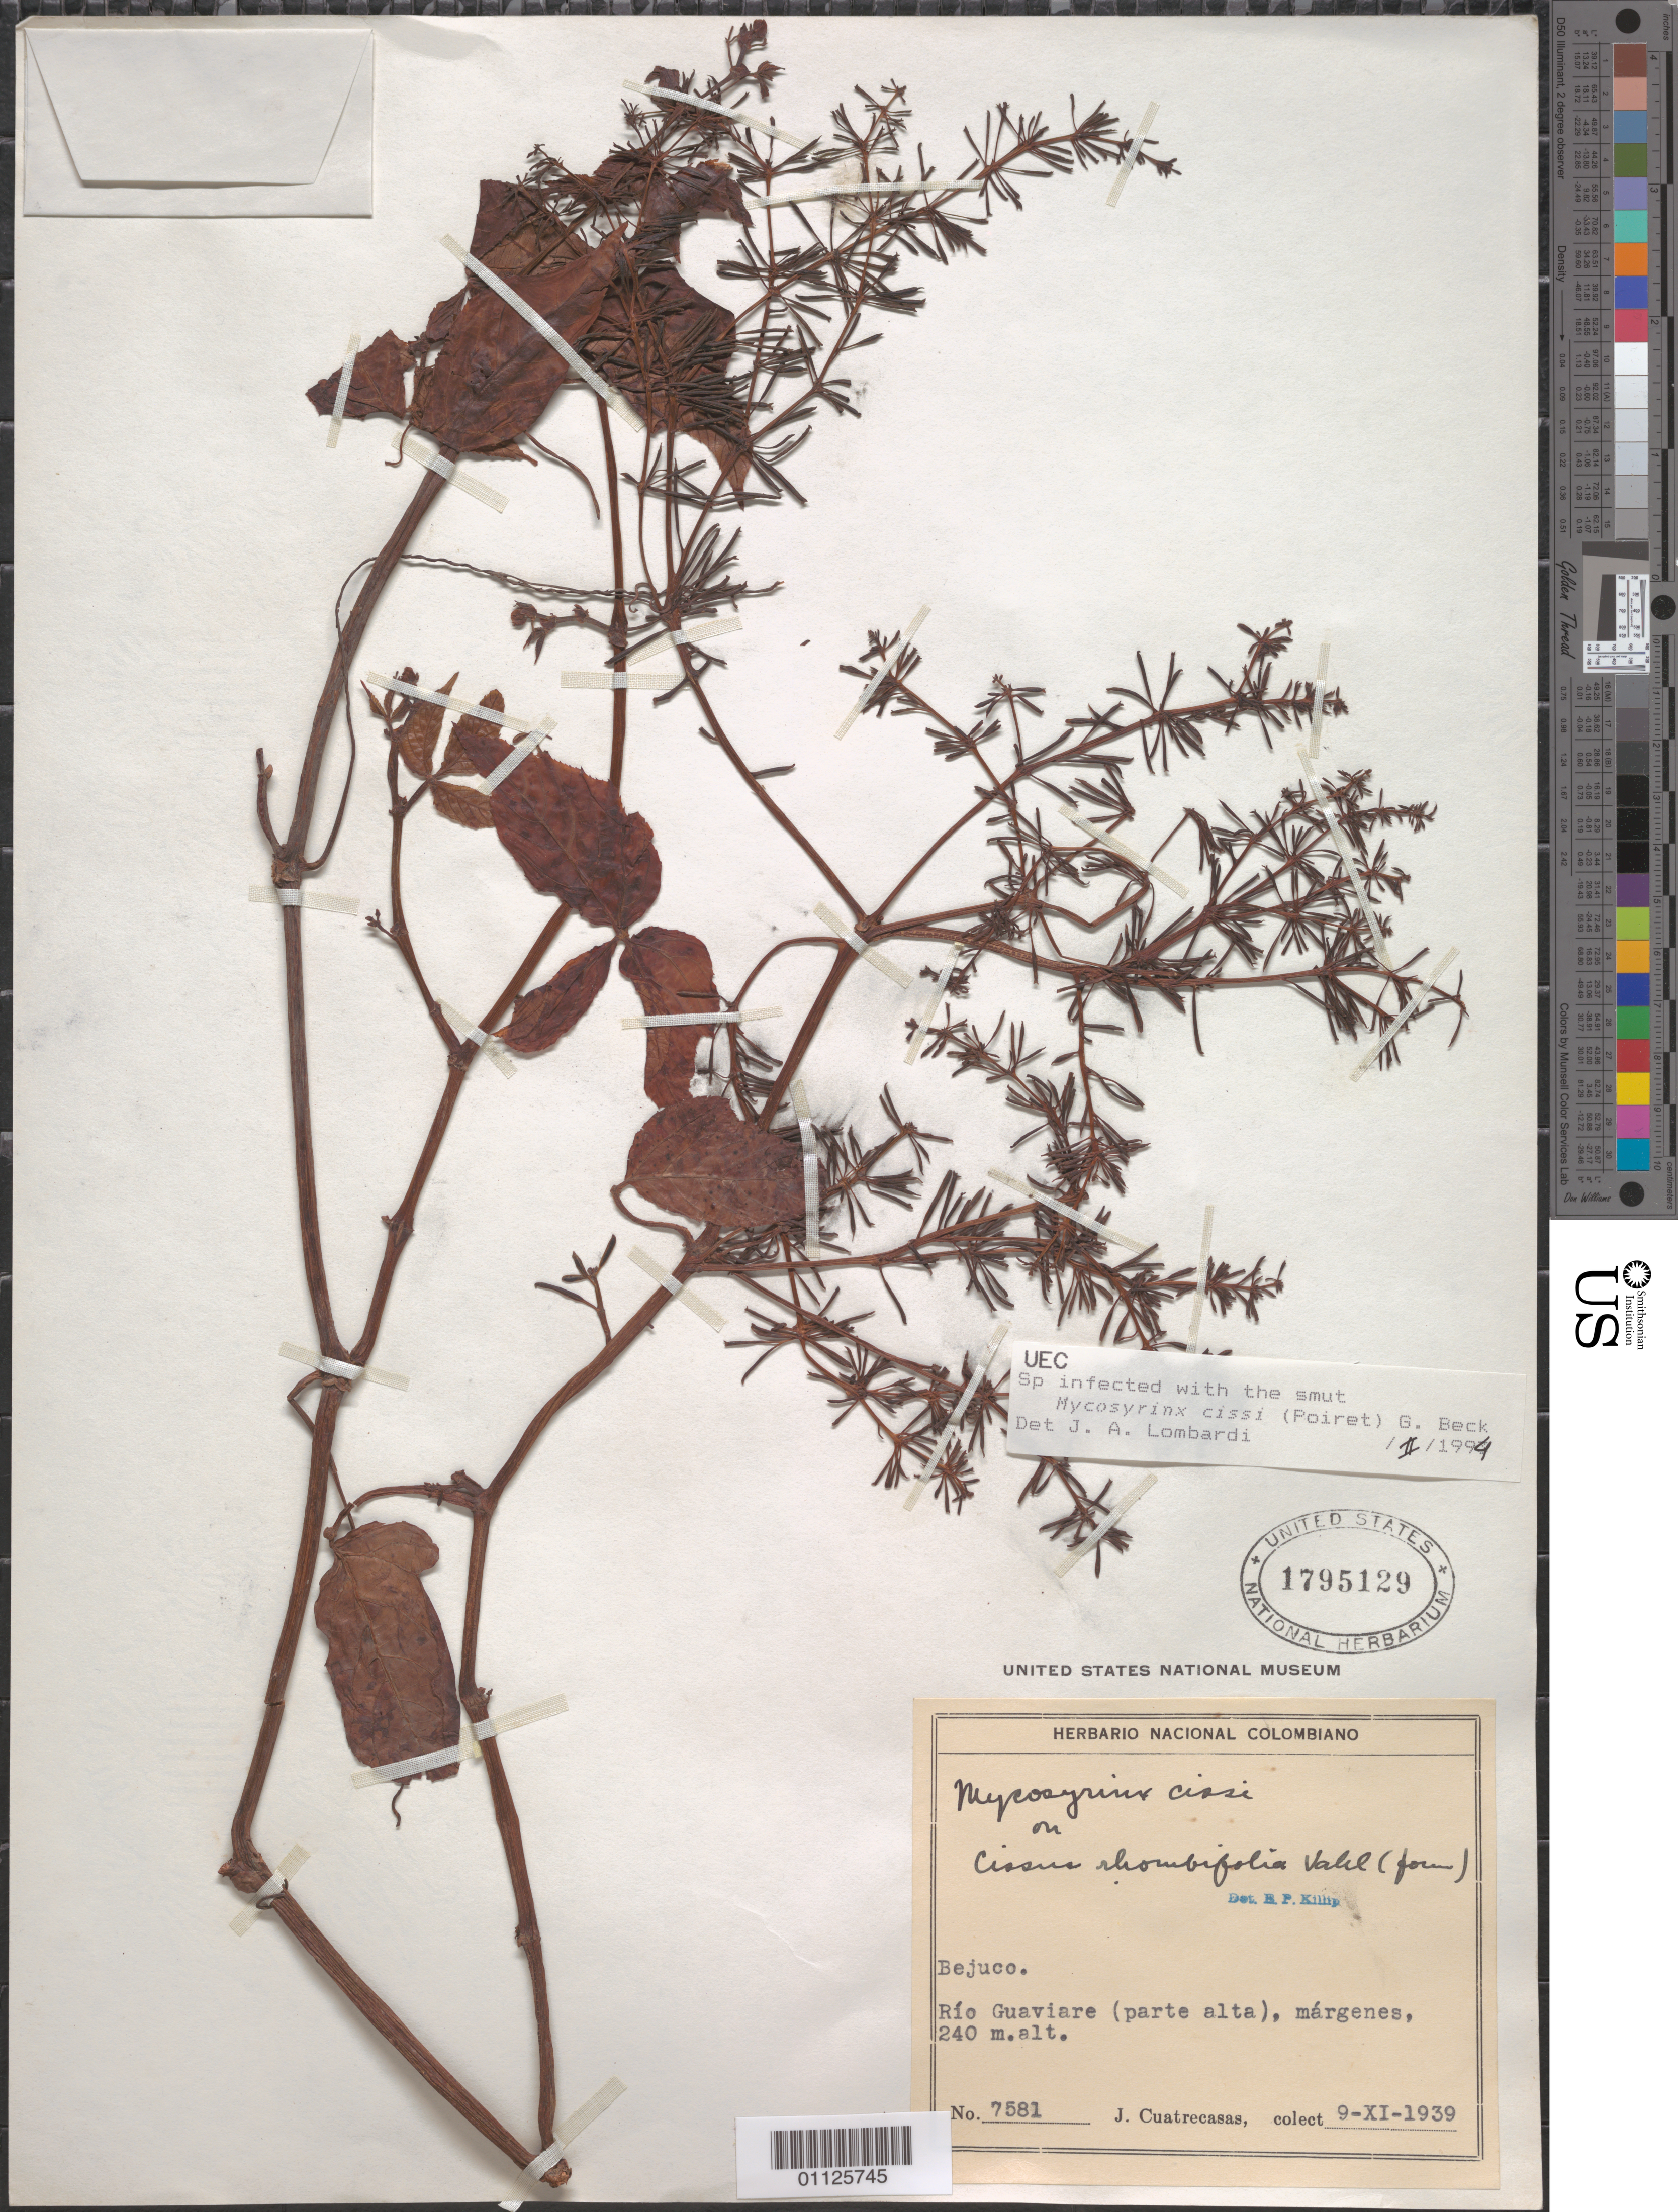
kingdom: Plantae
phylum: Tracheophyta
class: Magnoliopsida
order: Vitales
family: Vitaceae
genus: Cissus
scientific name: Cissus lombardiana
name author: Kottaim.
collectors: J. Cuatrecasas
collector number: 7581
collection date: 1939-11-09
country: Colombia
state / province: Guaviare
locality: Rio Guaviare (parte alta).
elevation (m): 240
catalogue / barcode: US 1795129